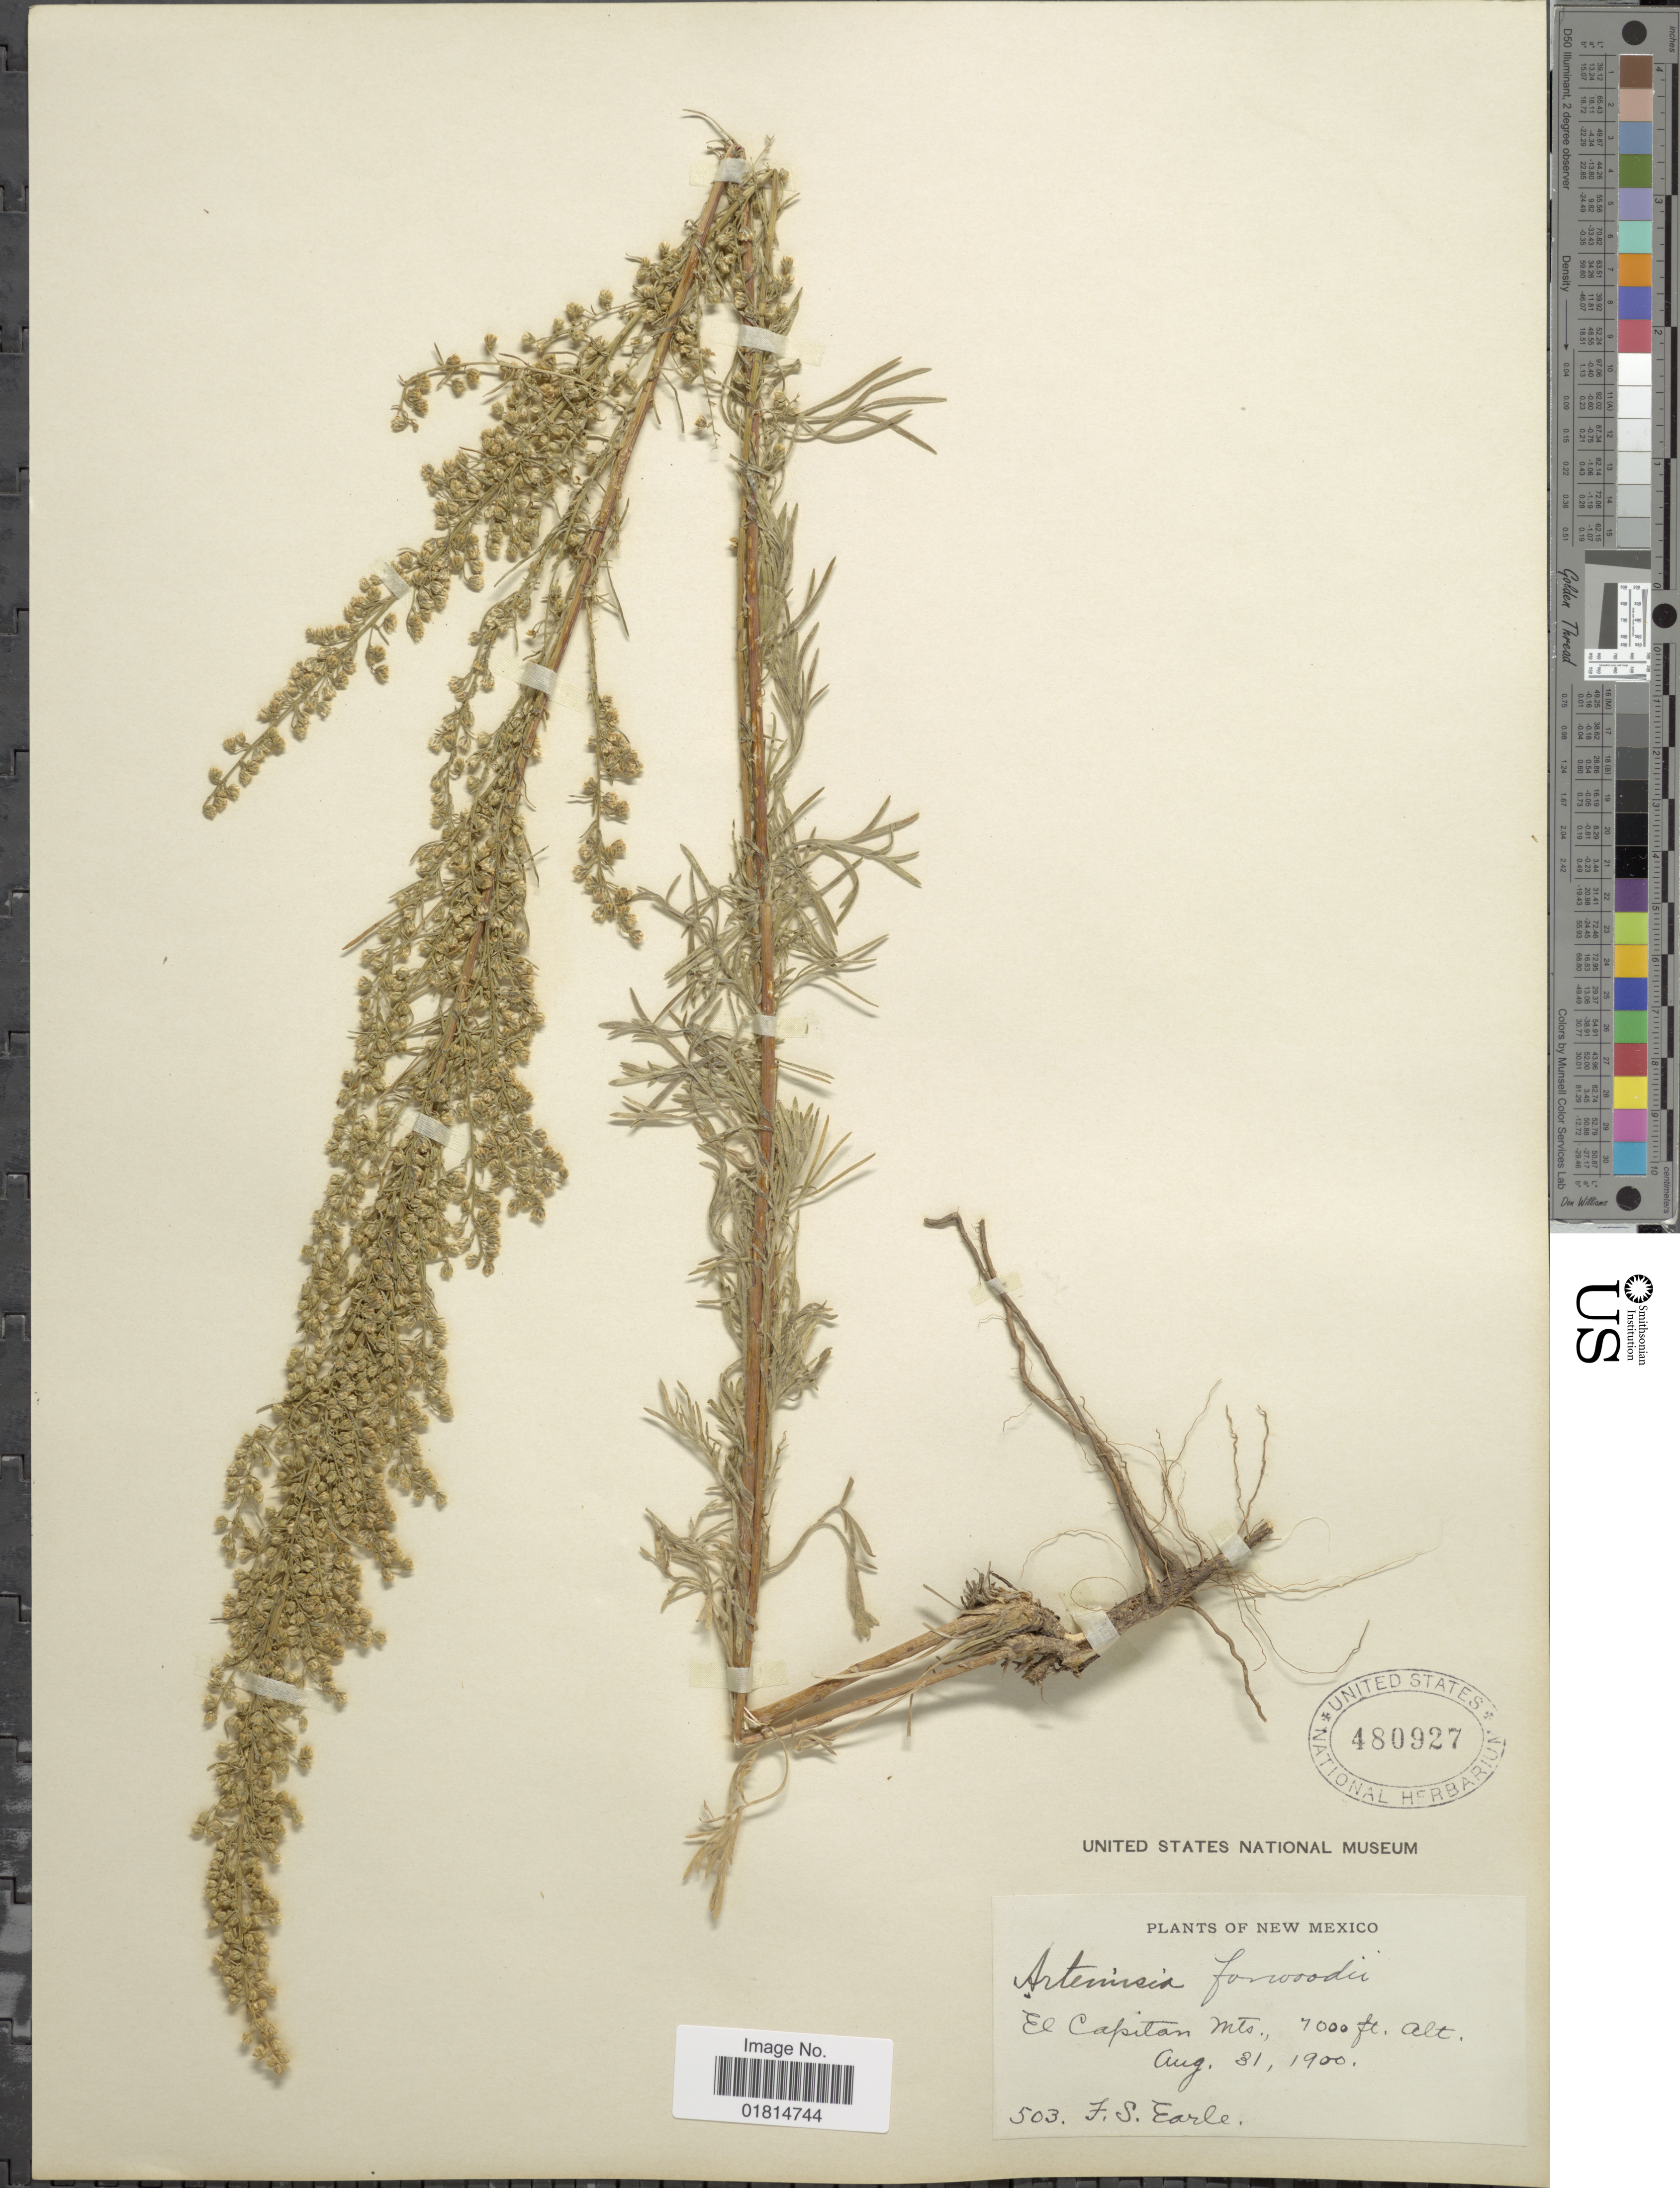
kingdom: Plantae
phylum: Tracheophyta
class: Magnoliopsida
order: Asterales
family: Asteraceae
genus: Artemisia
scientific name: Artemisia camporum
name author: Rydb.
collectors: F. S. Earle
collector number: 503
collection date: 1900-08-31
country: United States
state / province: New Mexico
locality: El Capitan Mts.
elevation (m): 2134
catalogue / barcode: US 480927